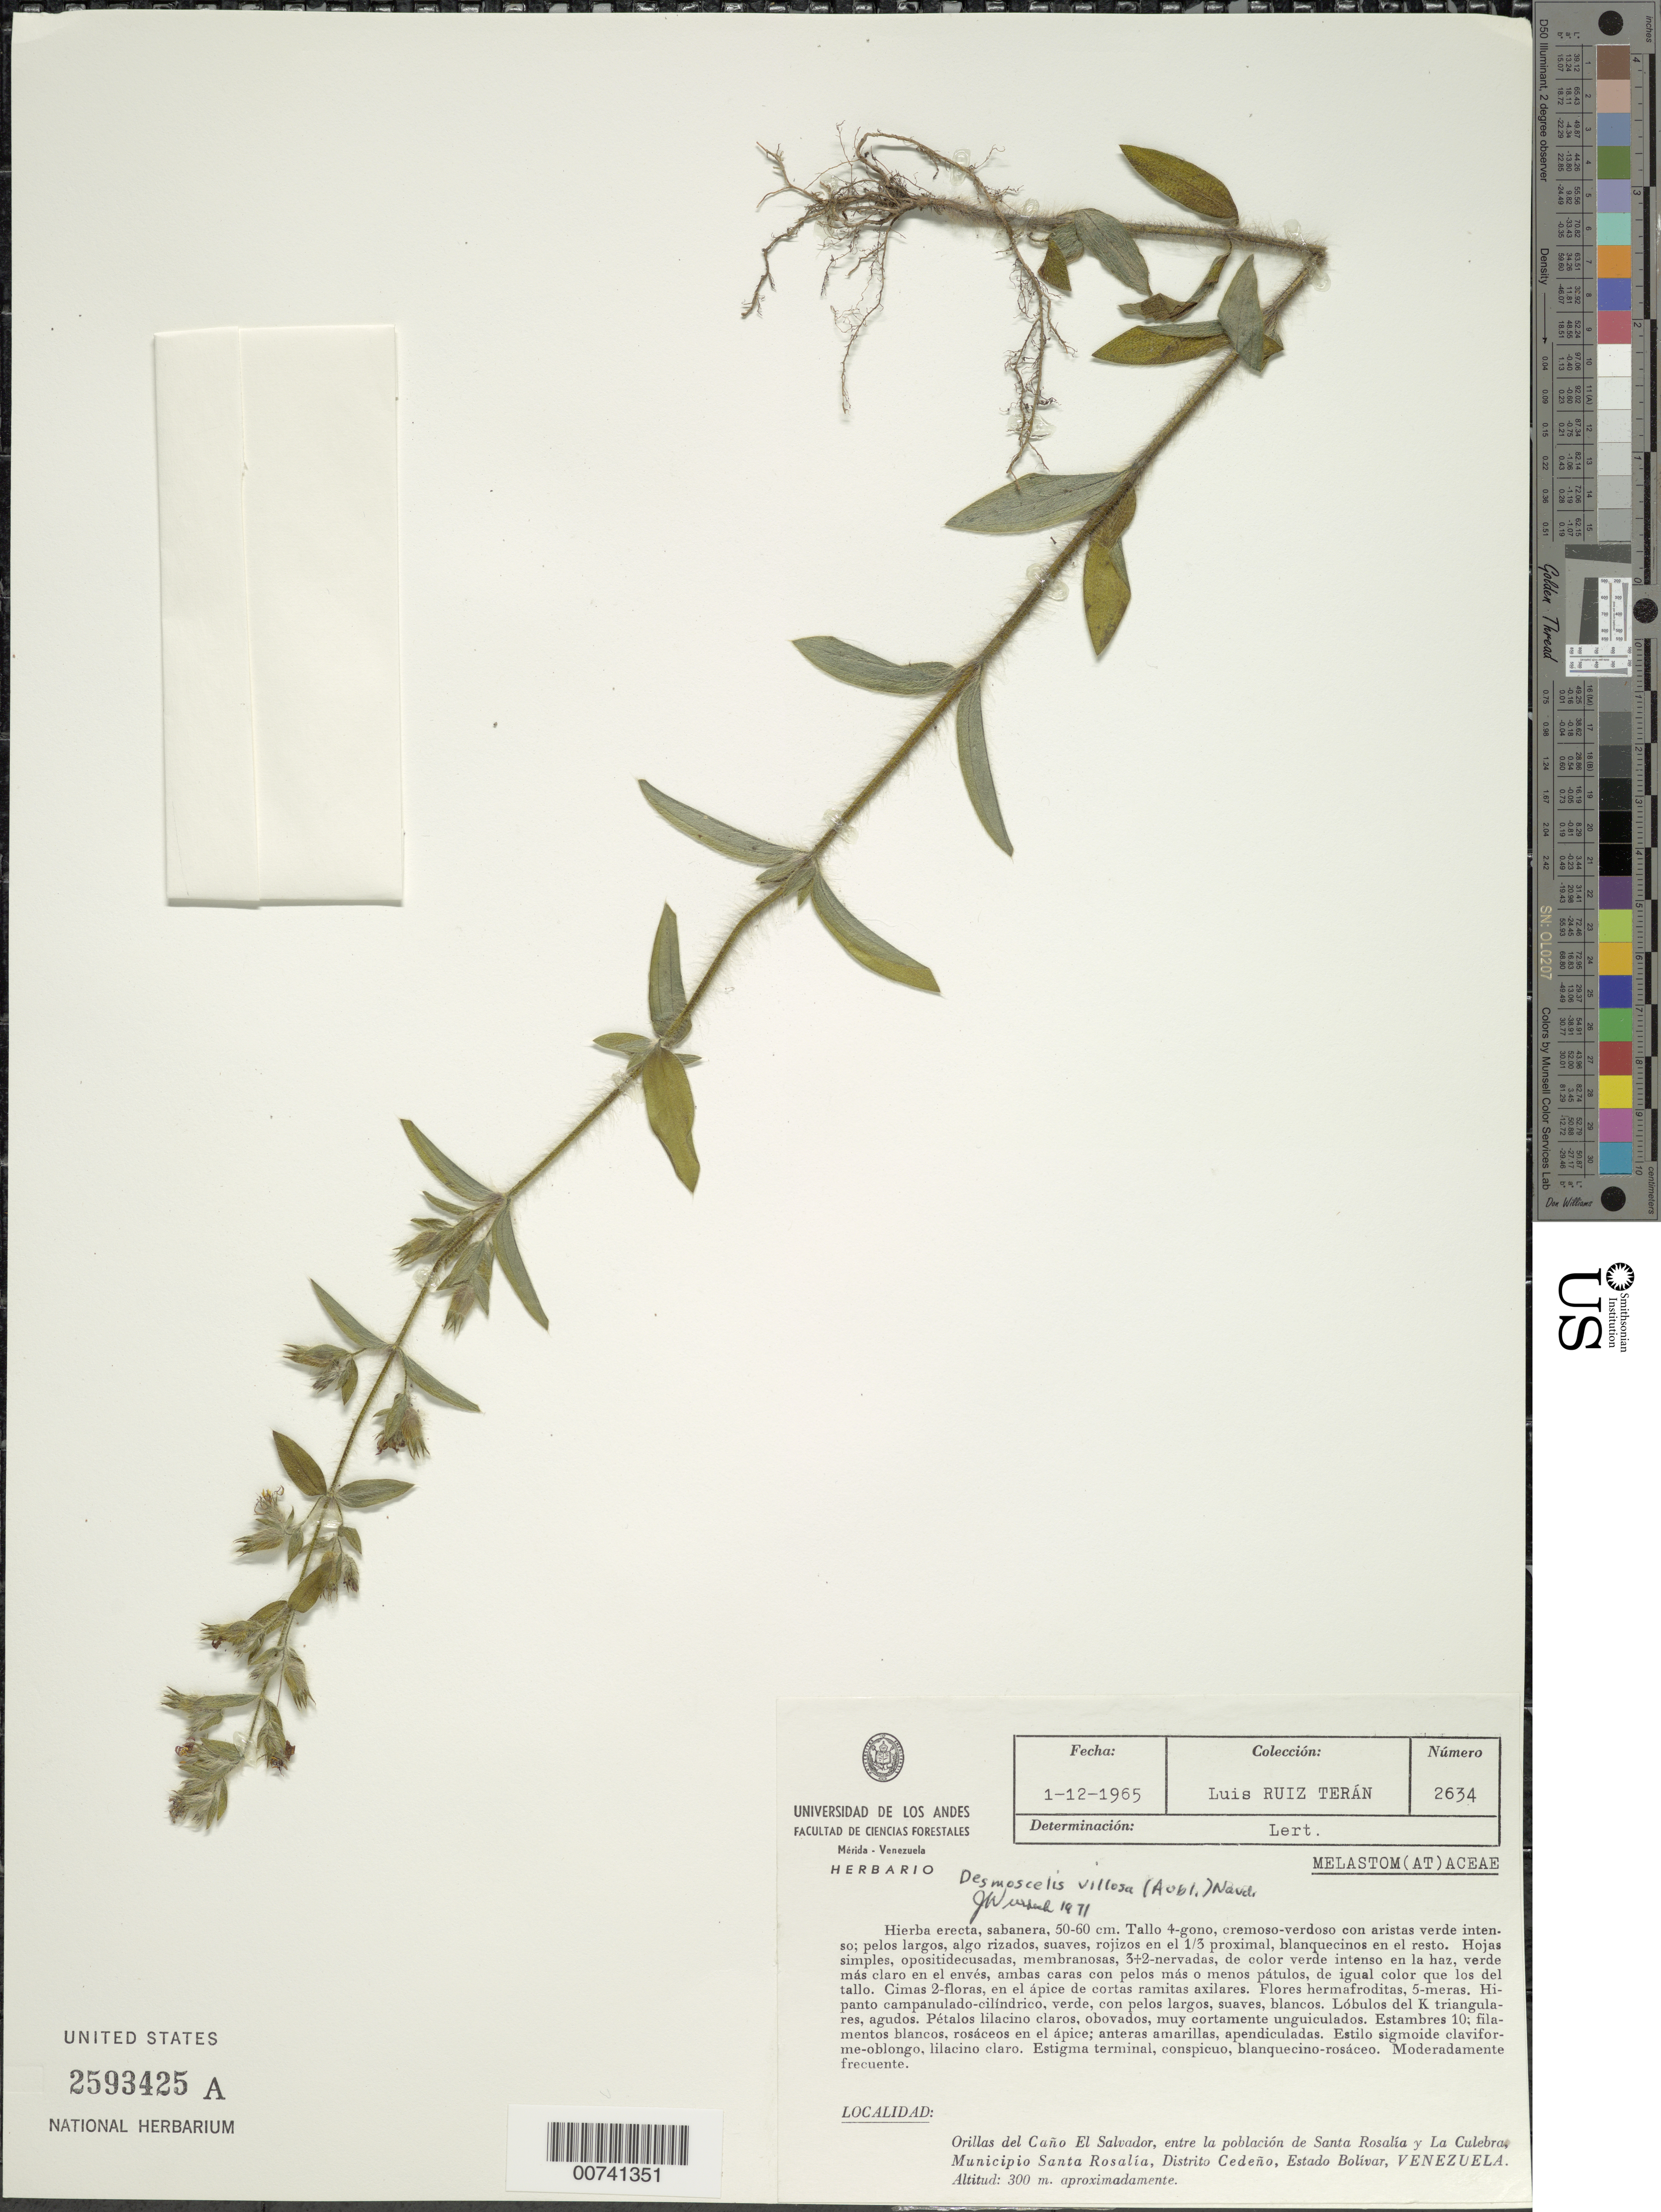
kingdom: Plantae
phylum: Tracheophyta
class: Magnoliopsida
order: Myrtales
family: Melastomataceae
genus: Desmoscelis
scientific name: Desmoscelis villosa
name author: (Aubl.) Naudin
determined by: Wurdack, John J., (US), US (UNITED STATES)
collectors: L. E. Ruíz-Terán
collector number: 2634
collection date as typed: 1-Dec-65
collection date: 1965-12-01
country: Venezuela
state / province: Bolívar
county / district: Cedeño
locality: Mun. Santa Rosalia, Caño El Salvador, betw. Santa Rosalia & La Culebra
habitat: Orillas del cano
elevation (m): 300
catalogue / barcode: US 2593425A